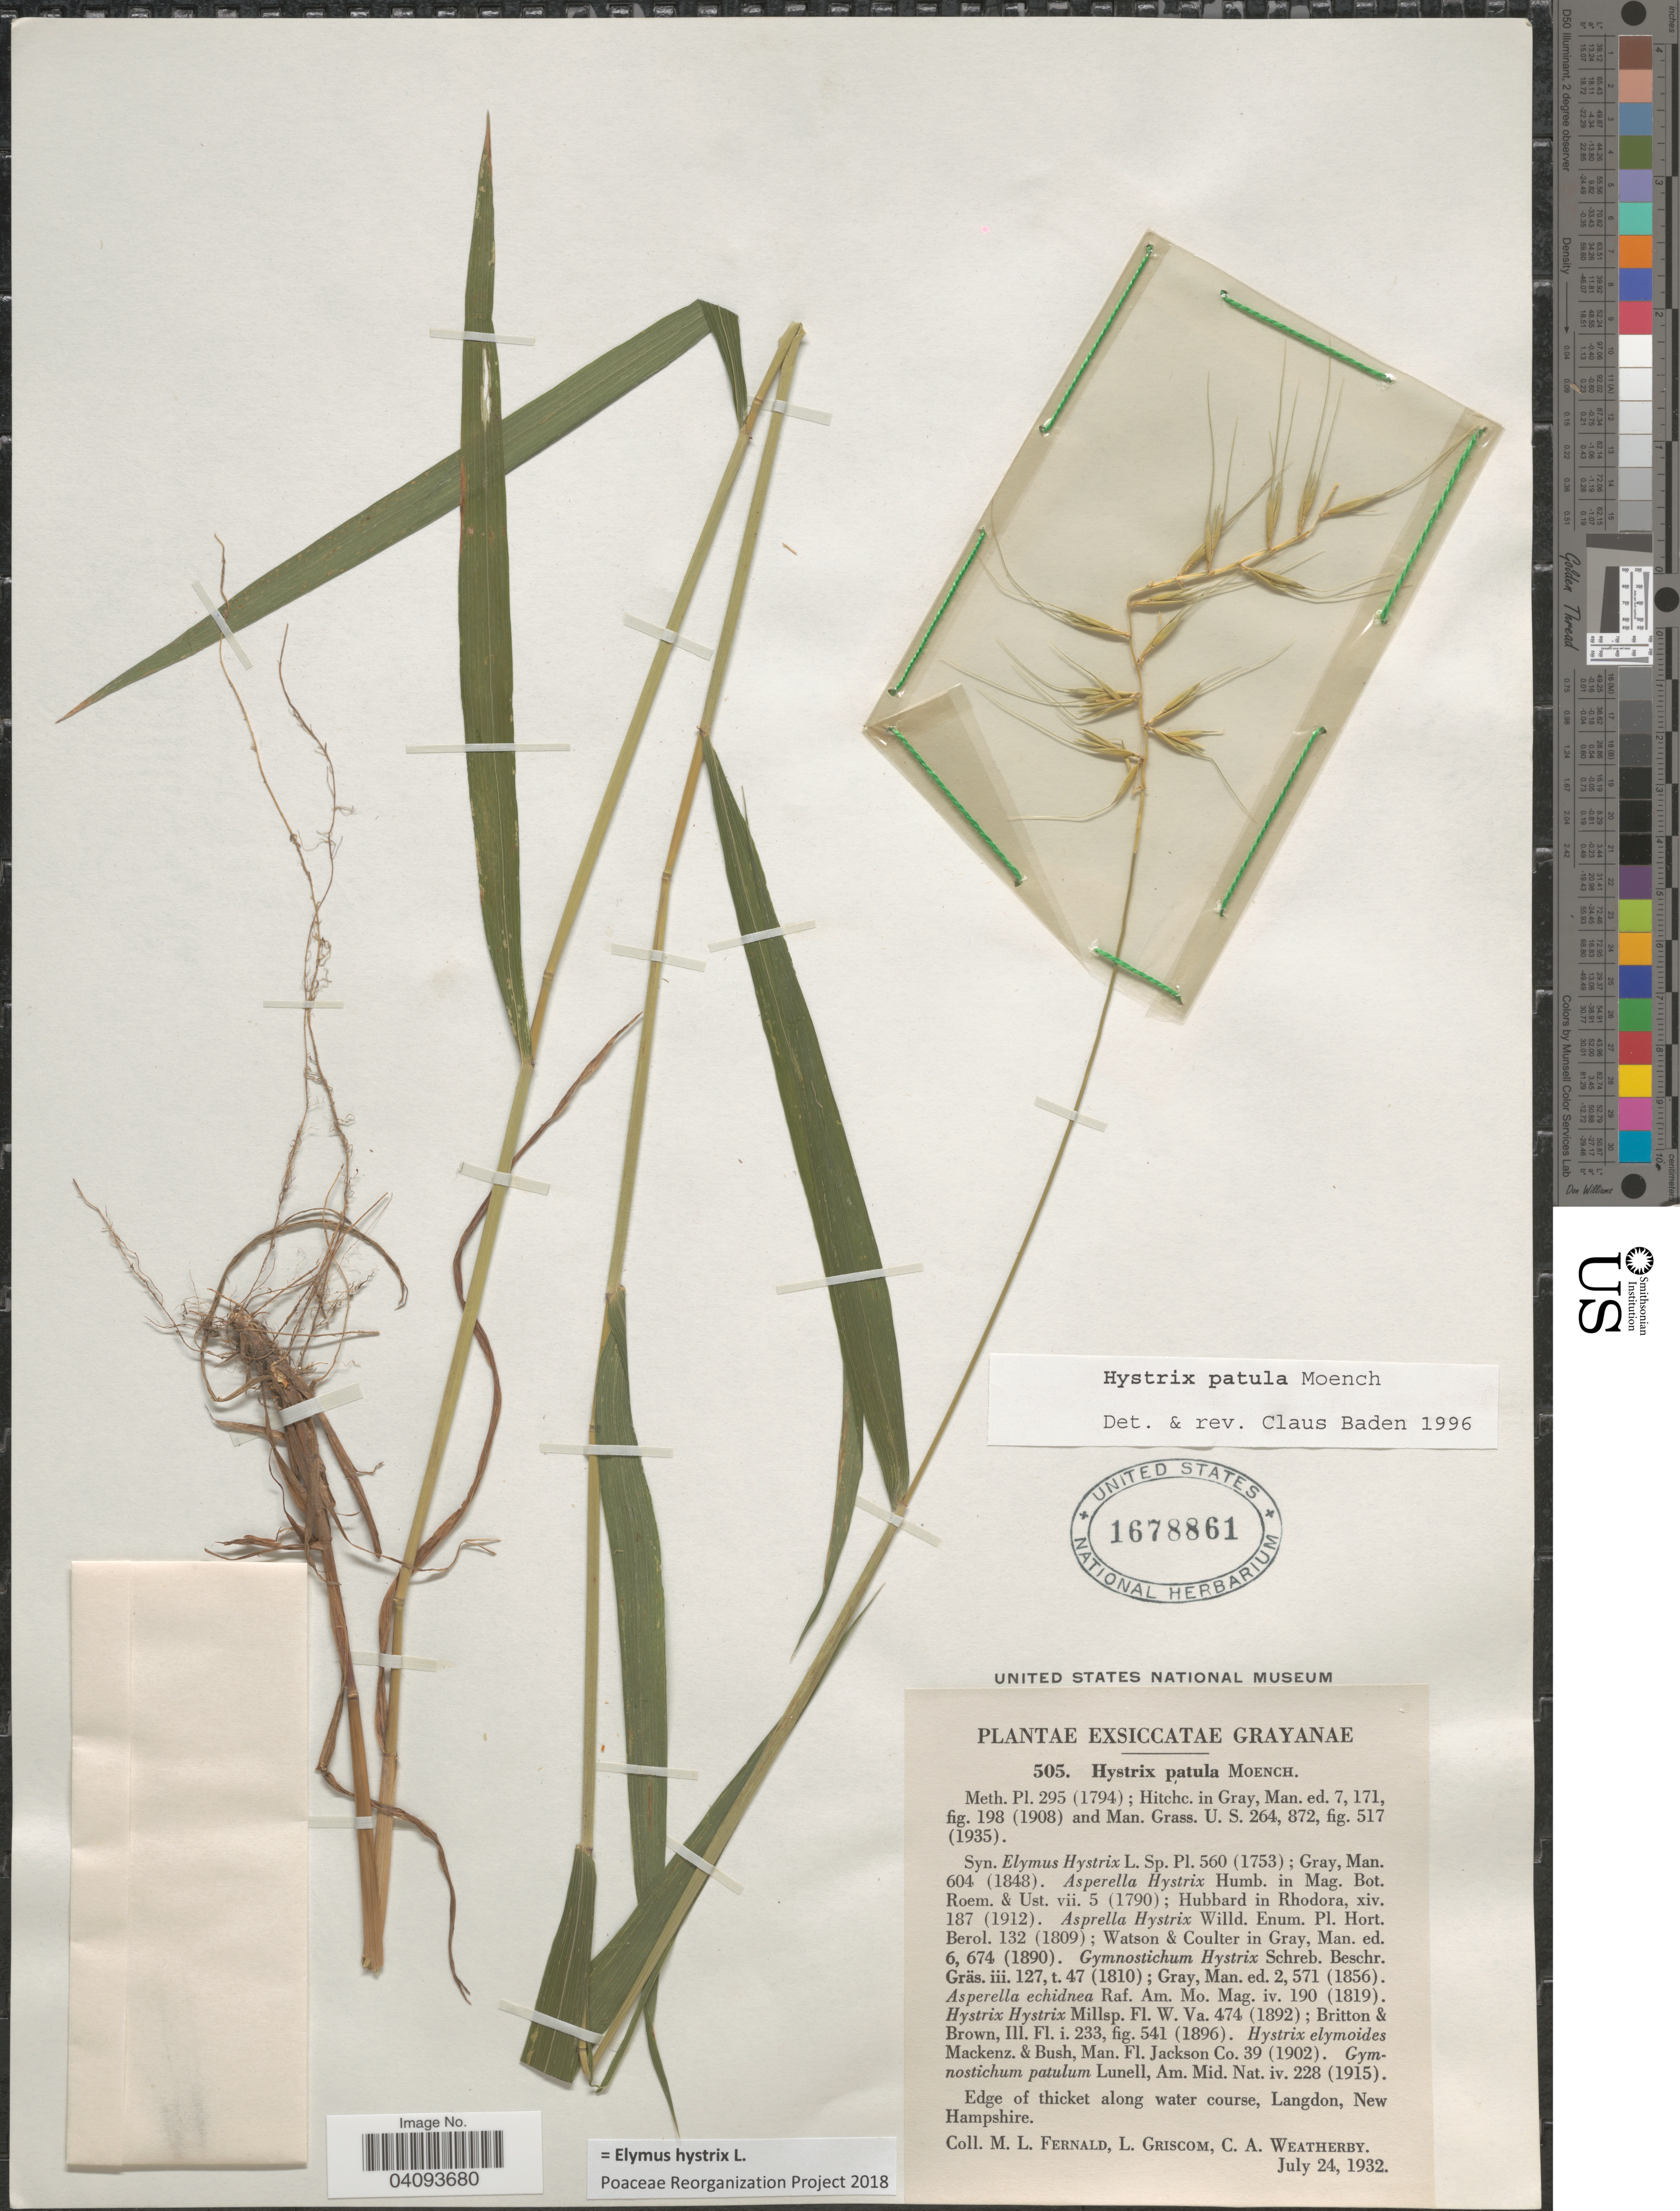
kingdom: Plantae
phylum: Tracheophyta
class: Liliopsida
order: Poales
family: Poaceae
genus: Elymus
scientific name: Elymus hystrix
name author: L.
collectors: M. L. Fernald, L. Griscom & C. A. Weatherby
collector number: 505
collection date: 1932-07-24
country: United States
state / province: New Hampshire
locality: Edge of thicket along water course, Langdon.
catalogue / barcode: US 1678861